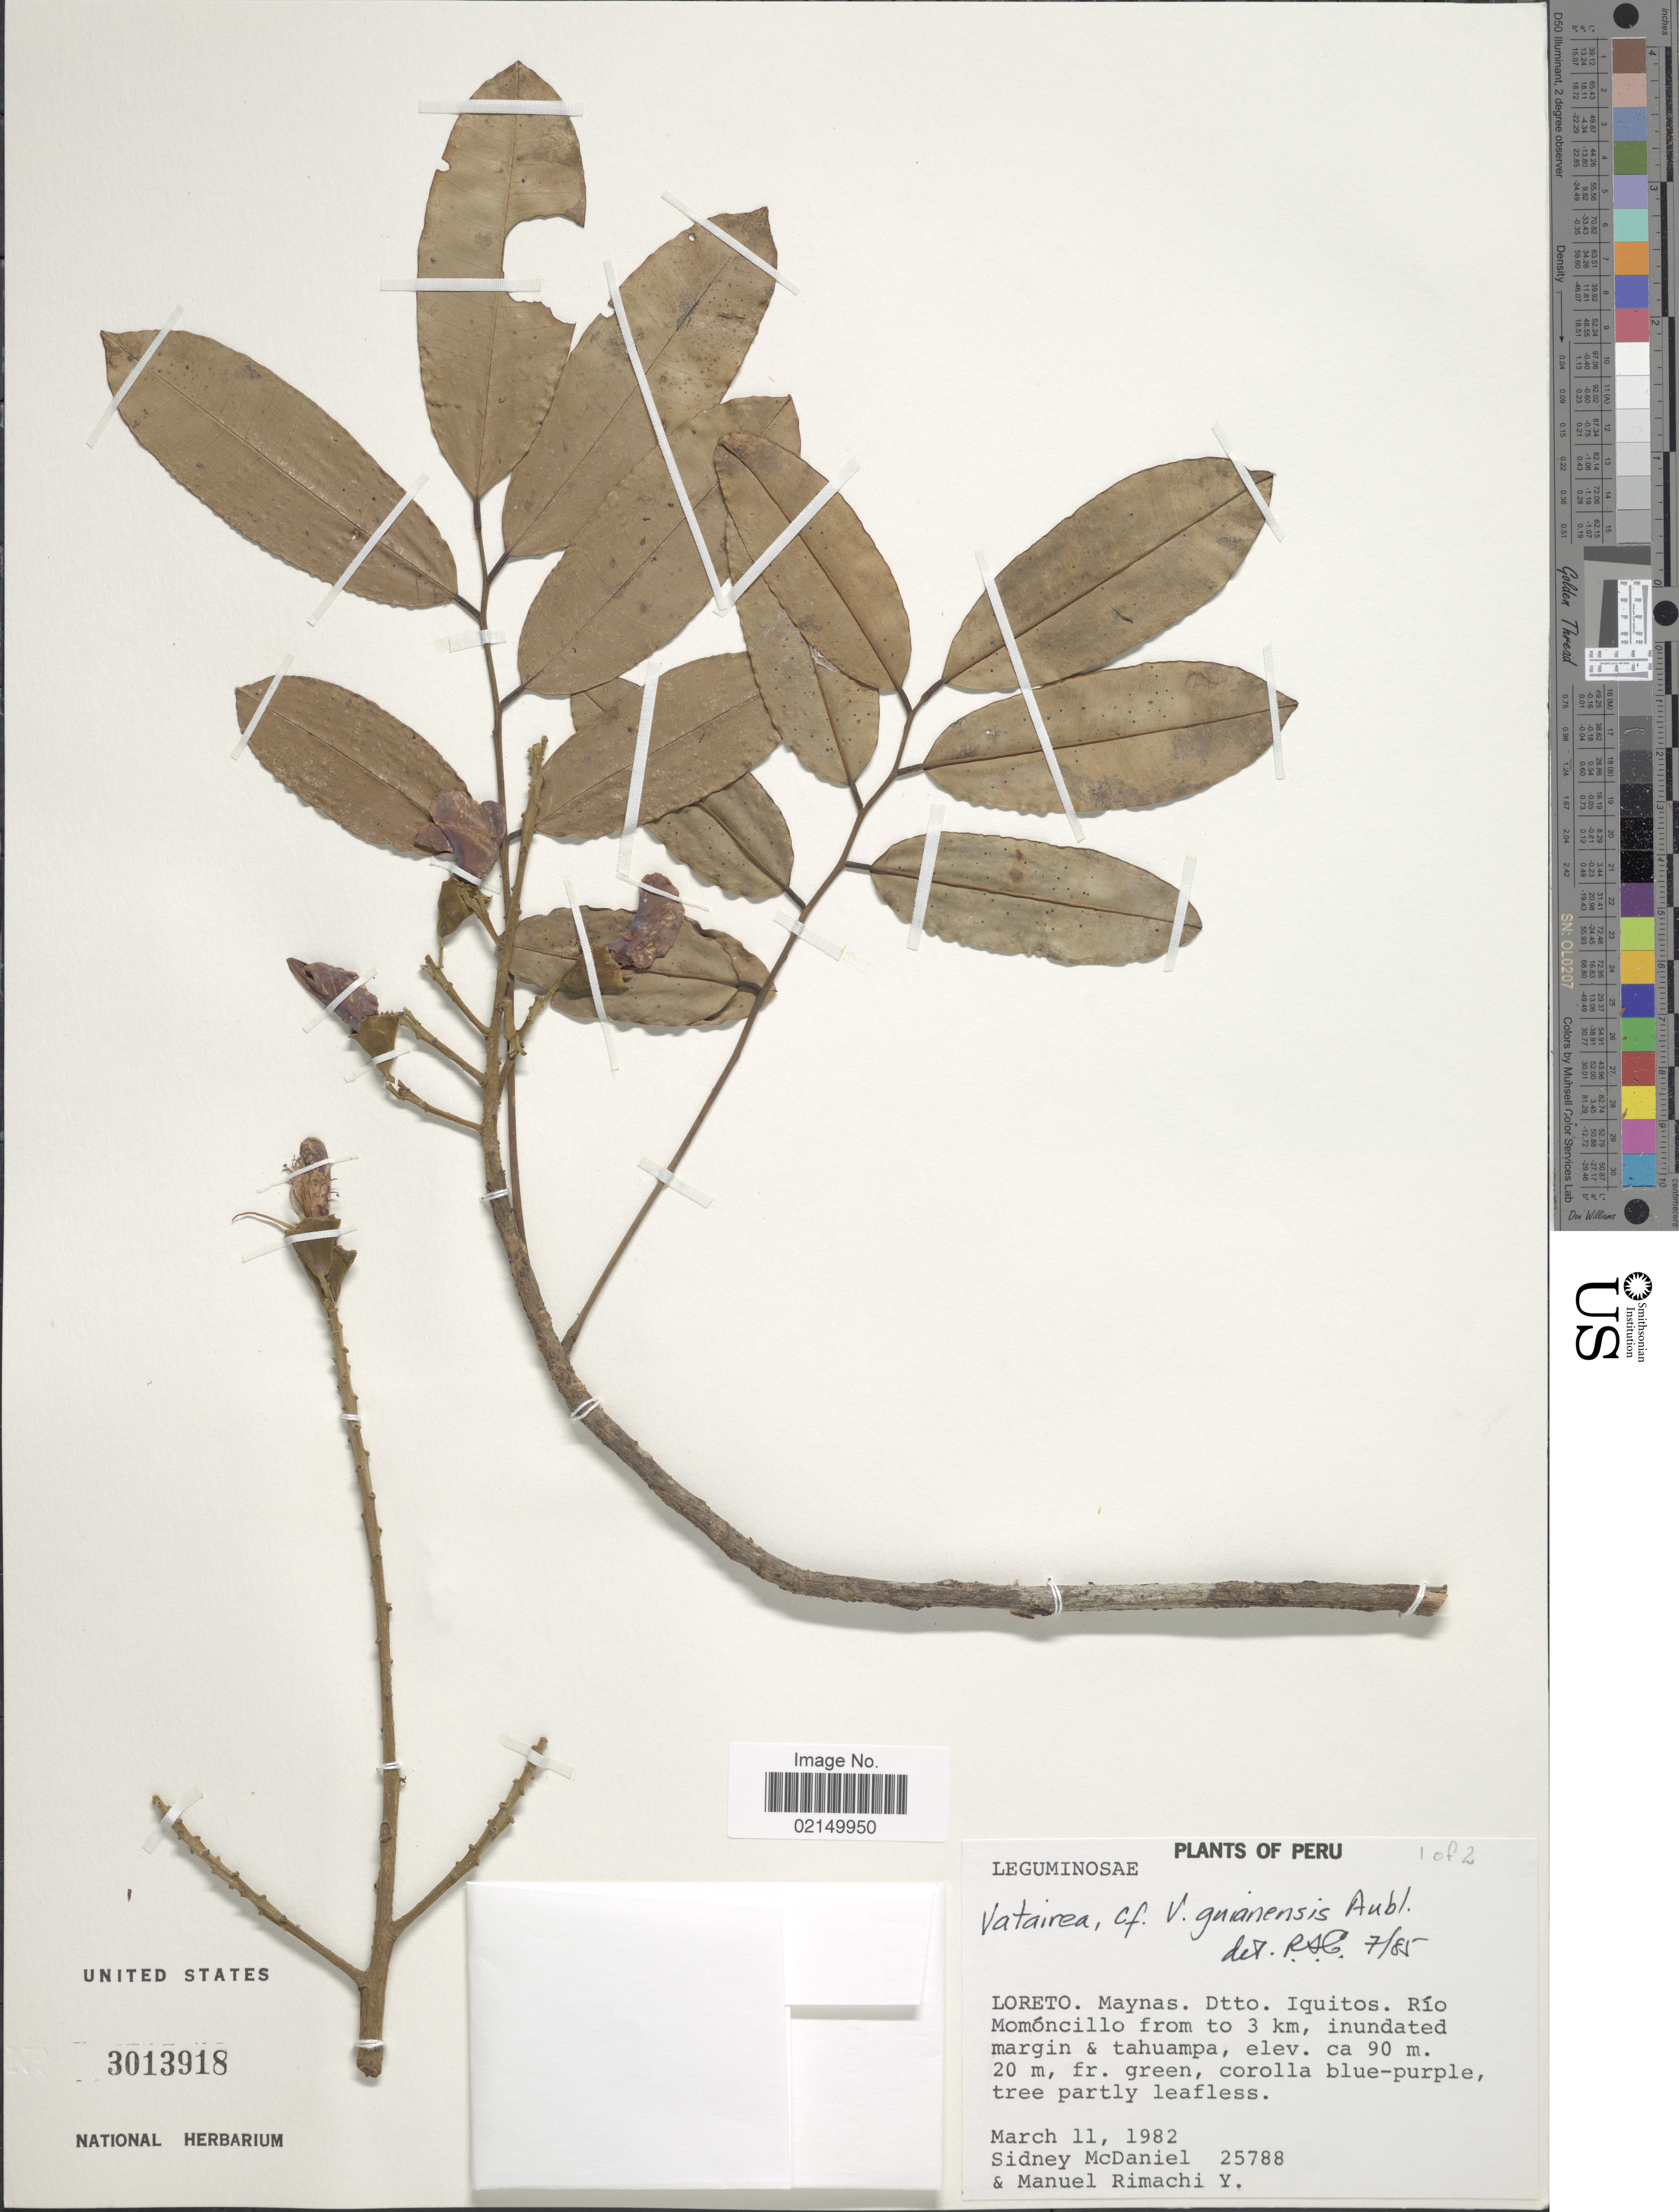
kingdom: Plantae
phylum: Tracheophyta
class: Magnoliopsida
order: Fabales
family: Fabaceae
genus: Vatairea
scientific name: Vatairea guianensis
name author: Aubl.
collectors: S. McDaniel & M. Rimachi Y.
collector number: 25788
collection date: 1982-03-11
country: Peru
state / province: Loreto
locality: Maynas Dtto Iquitos. Río Momóncillo from to 2 km, inundated margin & tahuampa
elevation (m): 90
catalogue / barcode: US 3013918